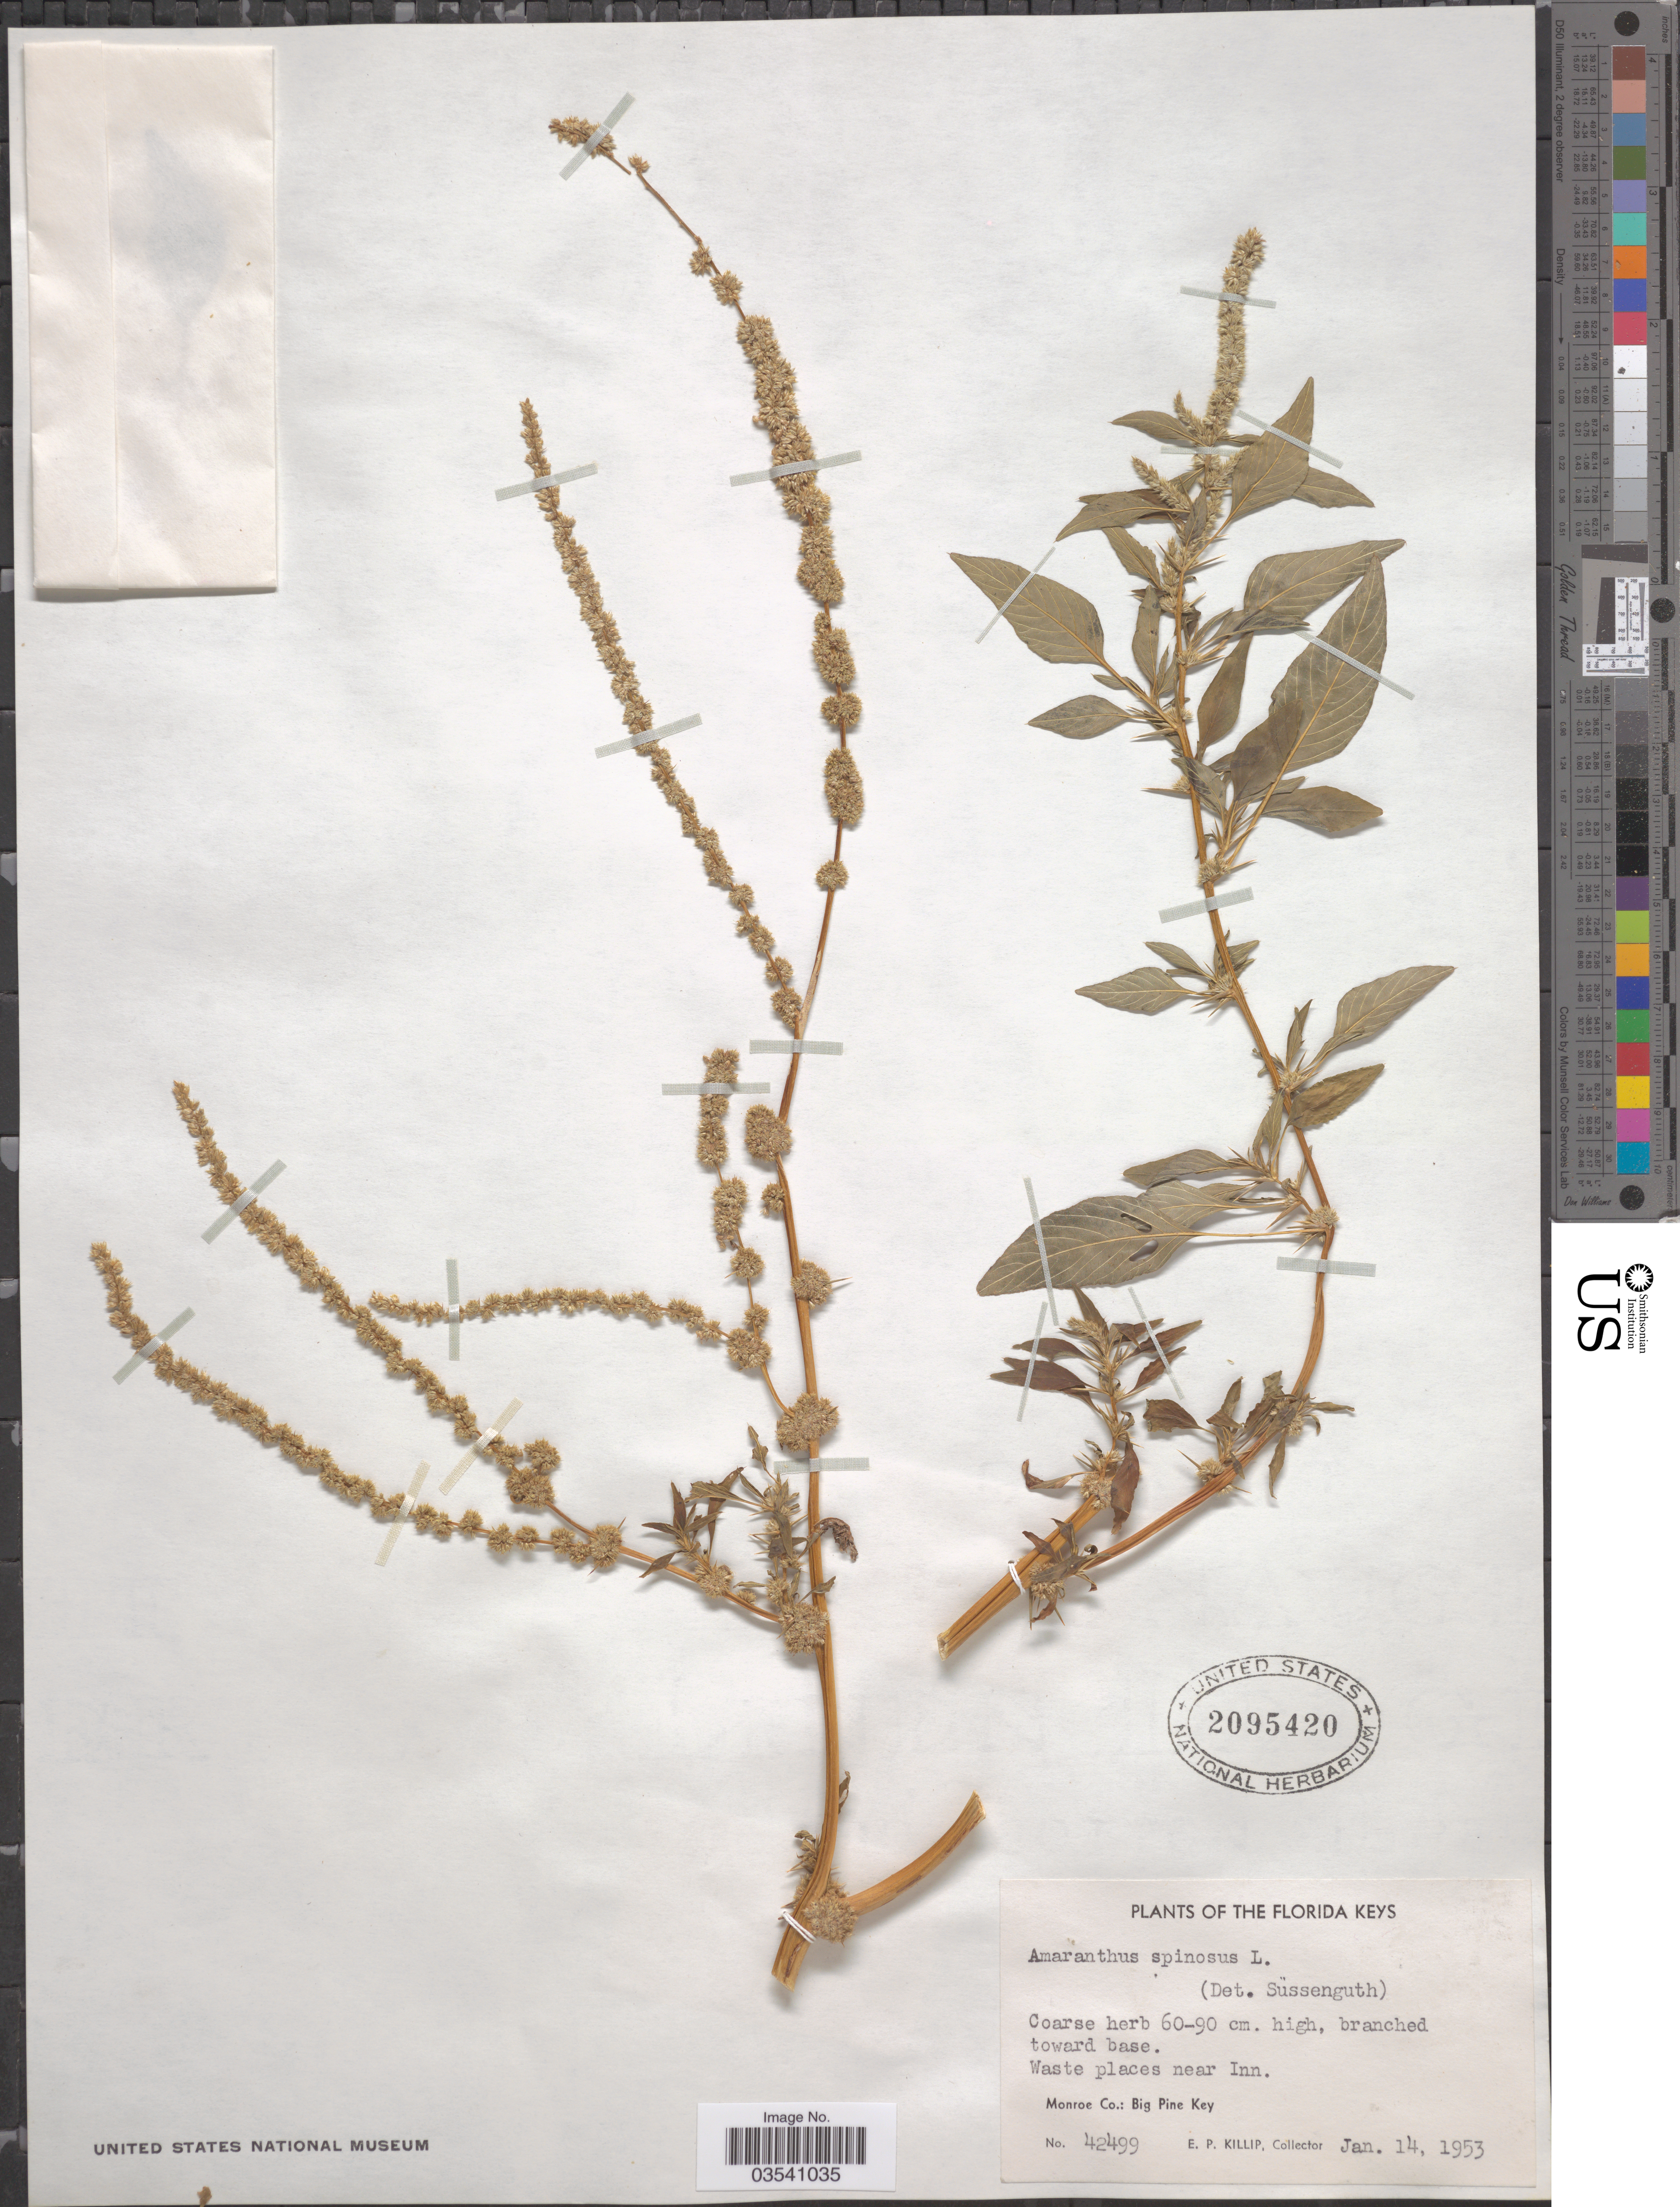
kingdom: Plantae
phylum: Tracheophyta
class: Magnoliopsida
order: Caryophyllales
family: Amaranthaceae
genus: Amaranthus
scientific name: Amaranthus spinosus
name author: L.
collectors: E. P. Killip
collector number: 42499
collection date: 1953-01-14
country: United States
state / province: Florida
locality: Florida Keys. Waste places near Inn. Monroe Co.: Big Pine Key.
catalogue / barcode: US 2095420